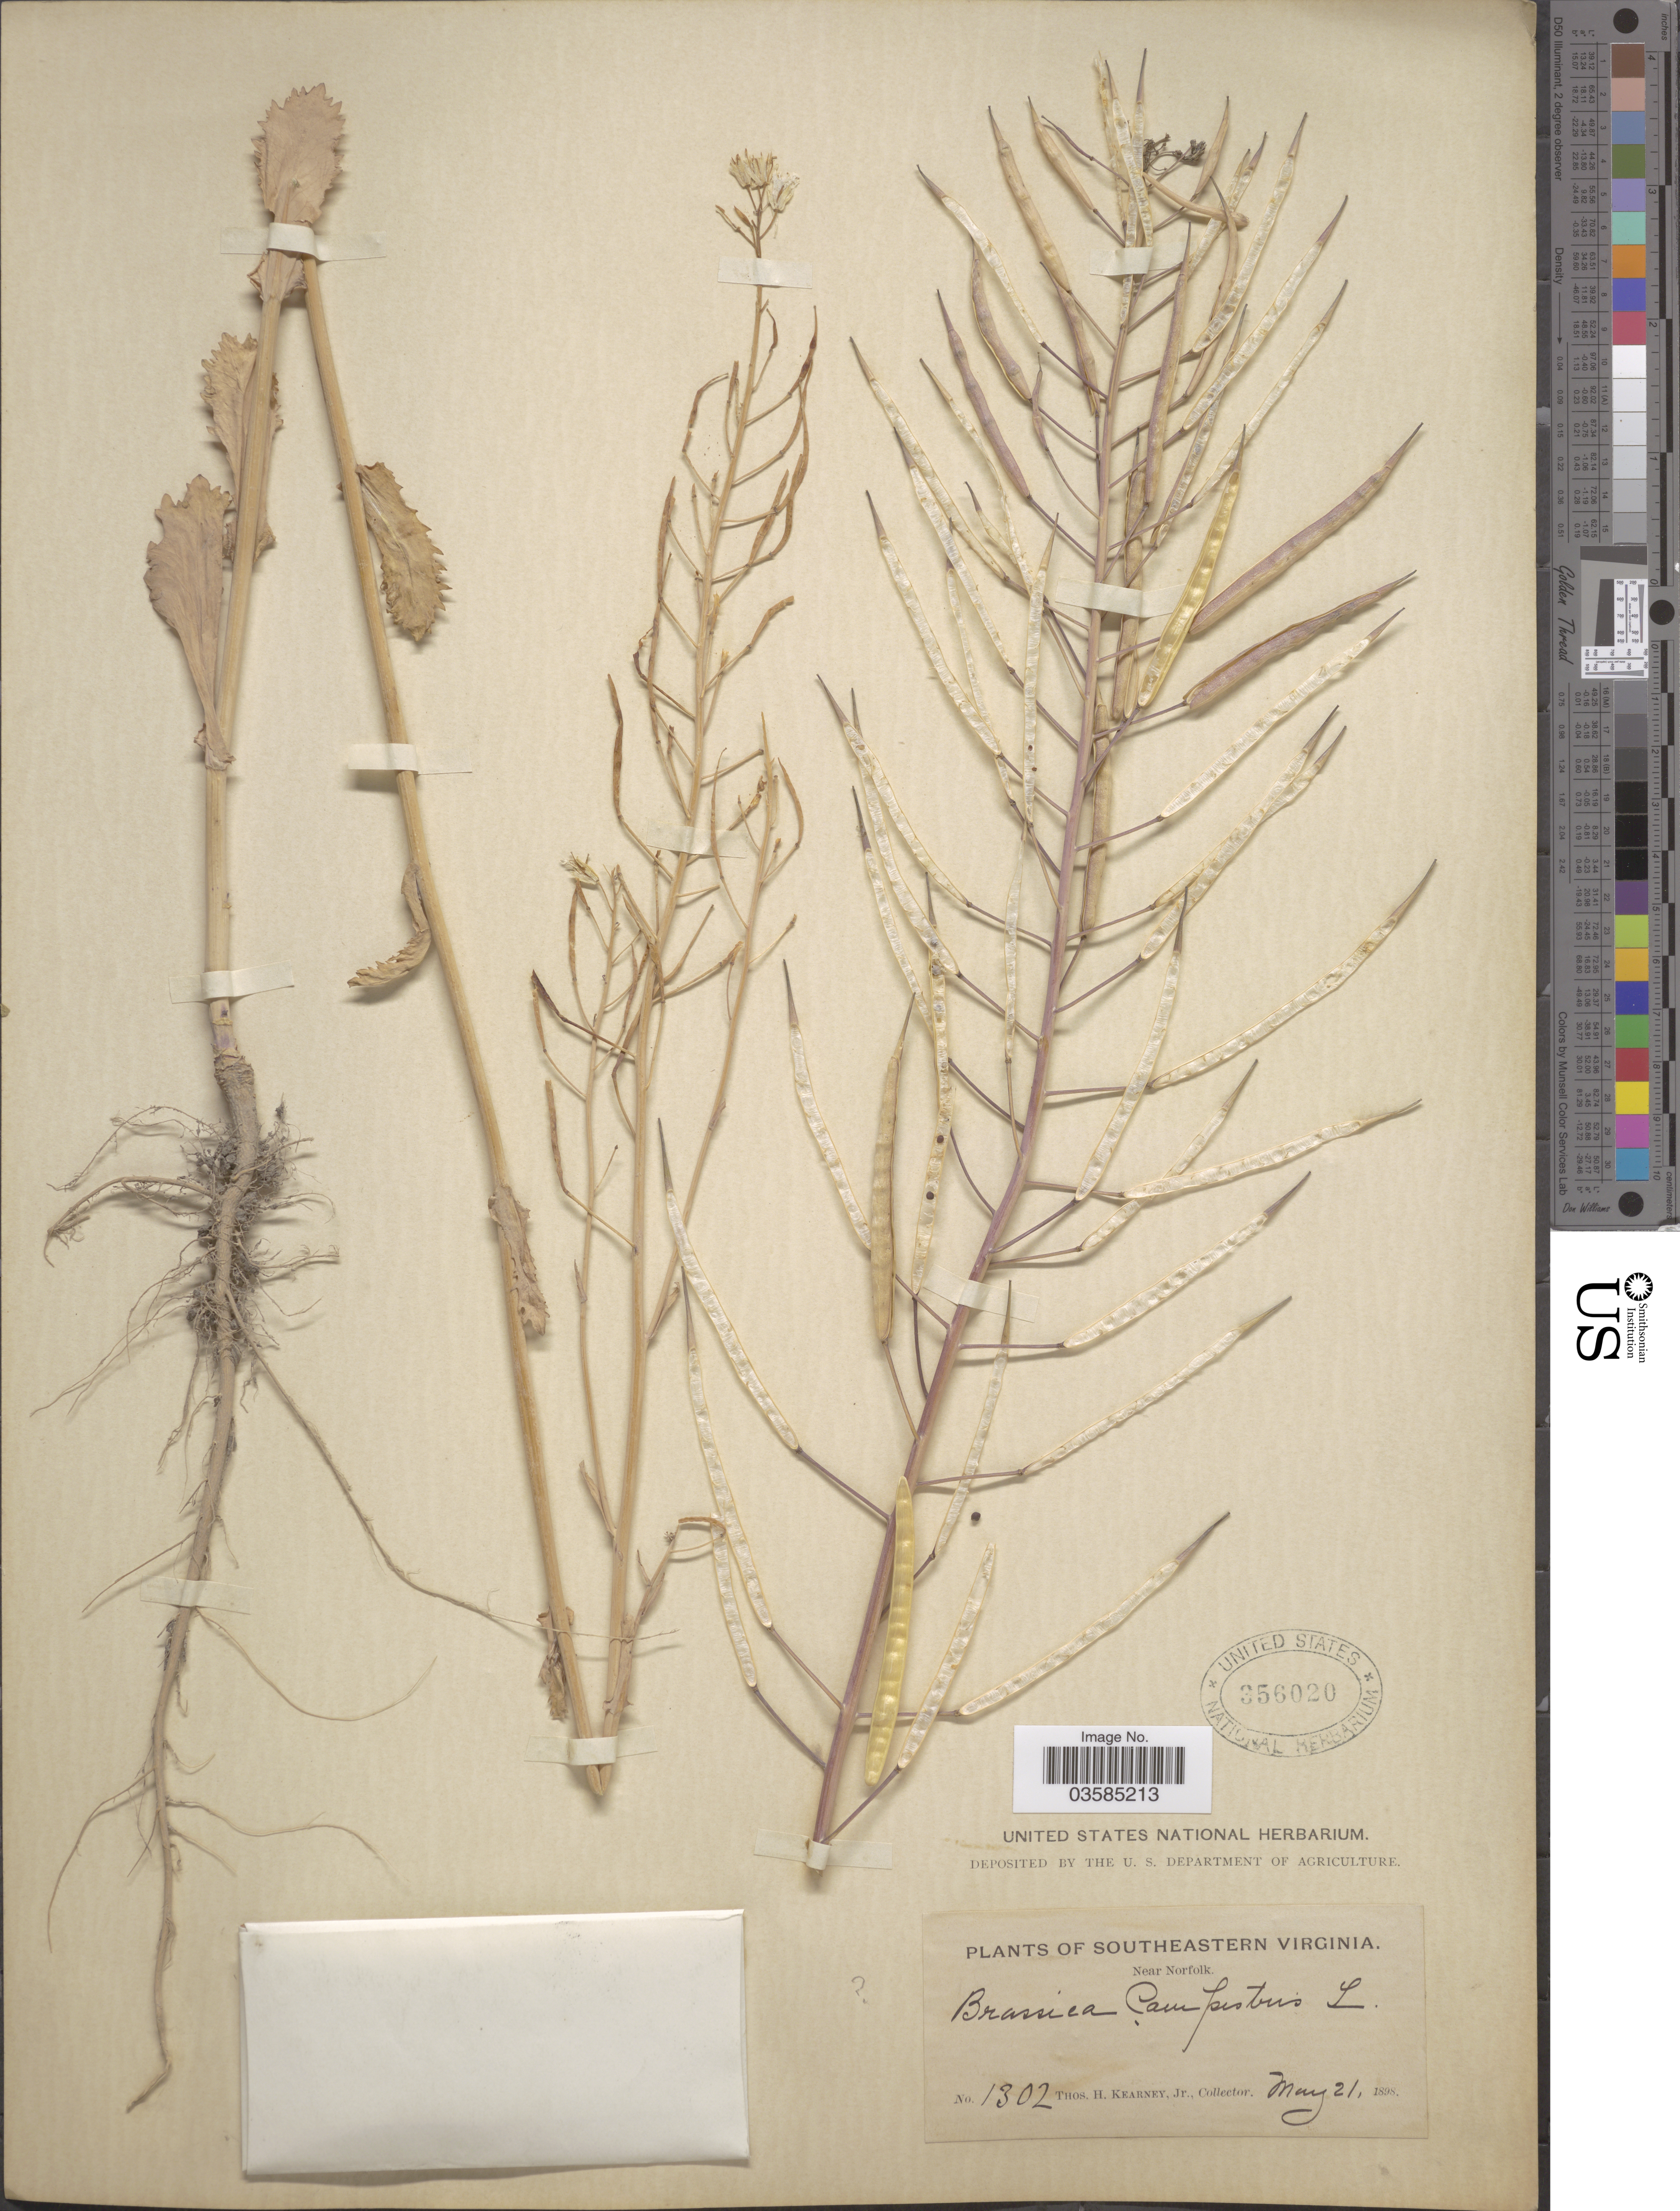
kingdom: Plantae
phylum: Tracheophyta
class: Magnoliopsida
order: Brassicales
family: Brassicaceae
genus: Brassica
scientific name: Brassica japonica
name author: (Thunb.) Siebold ex Miq.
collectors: T. H. Kearney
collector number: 1302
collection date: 1898-05-21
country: United States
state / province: Virginia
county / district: City of Norfolk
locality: Southeastern Virginia. Near Norfolk.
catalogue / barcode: US 356020